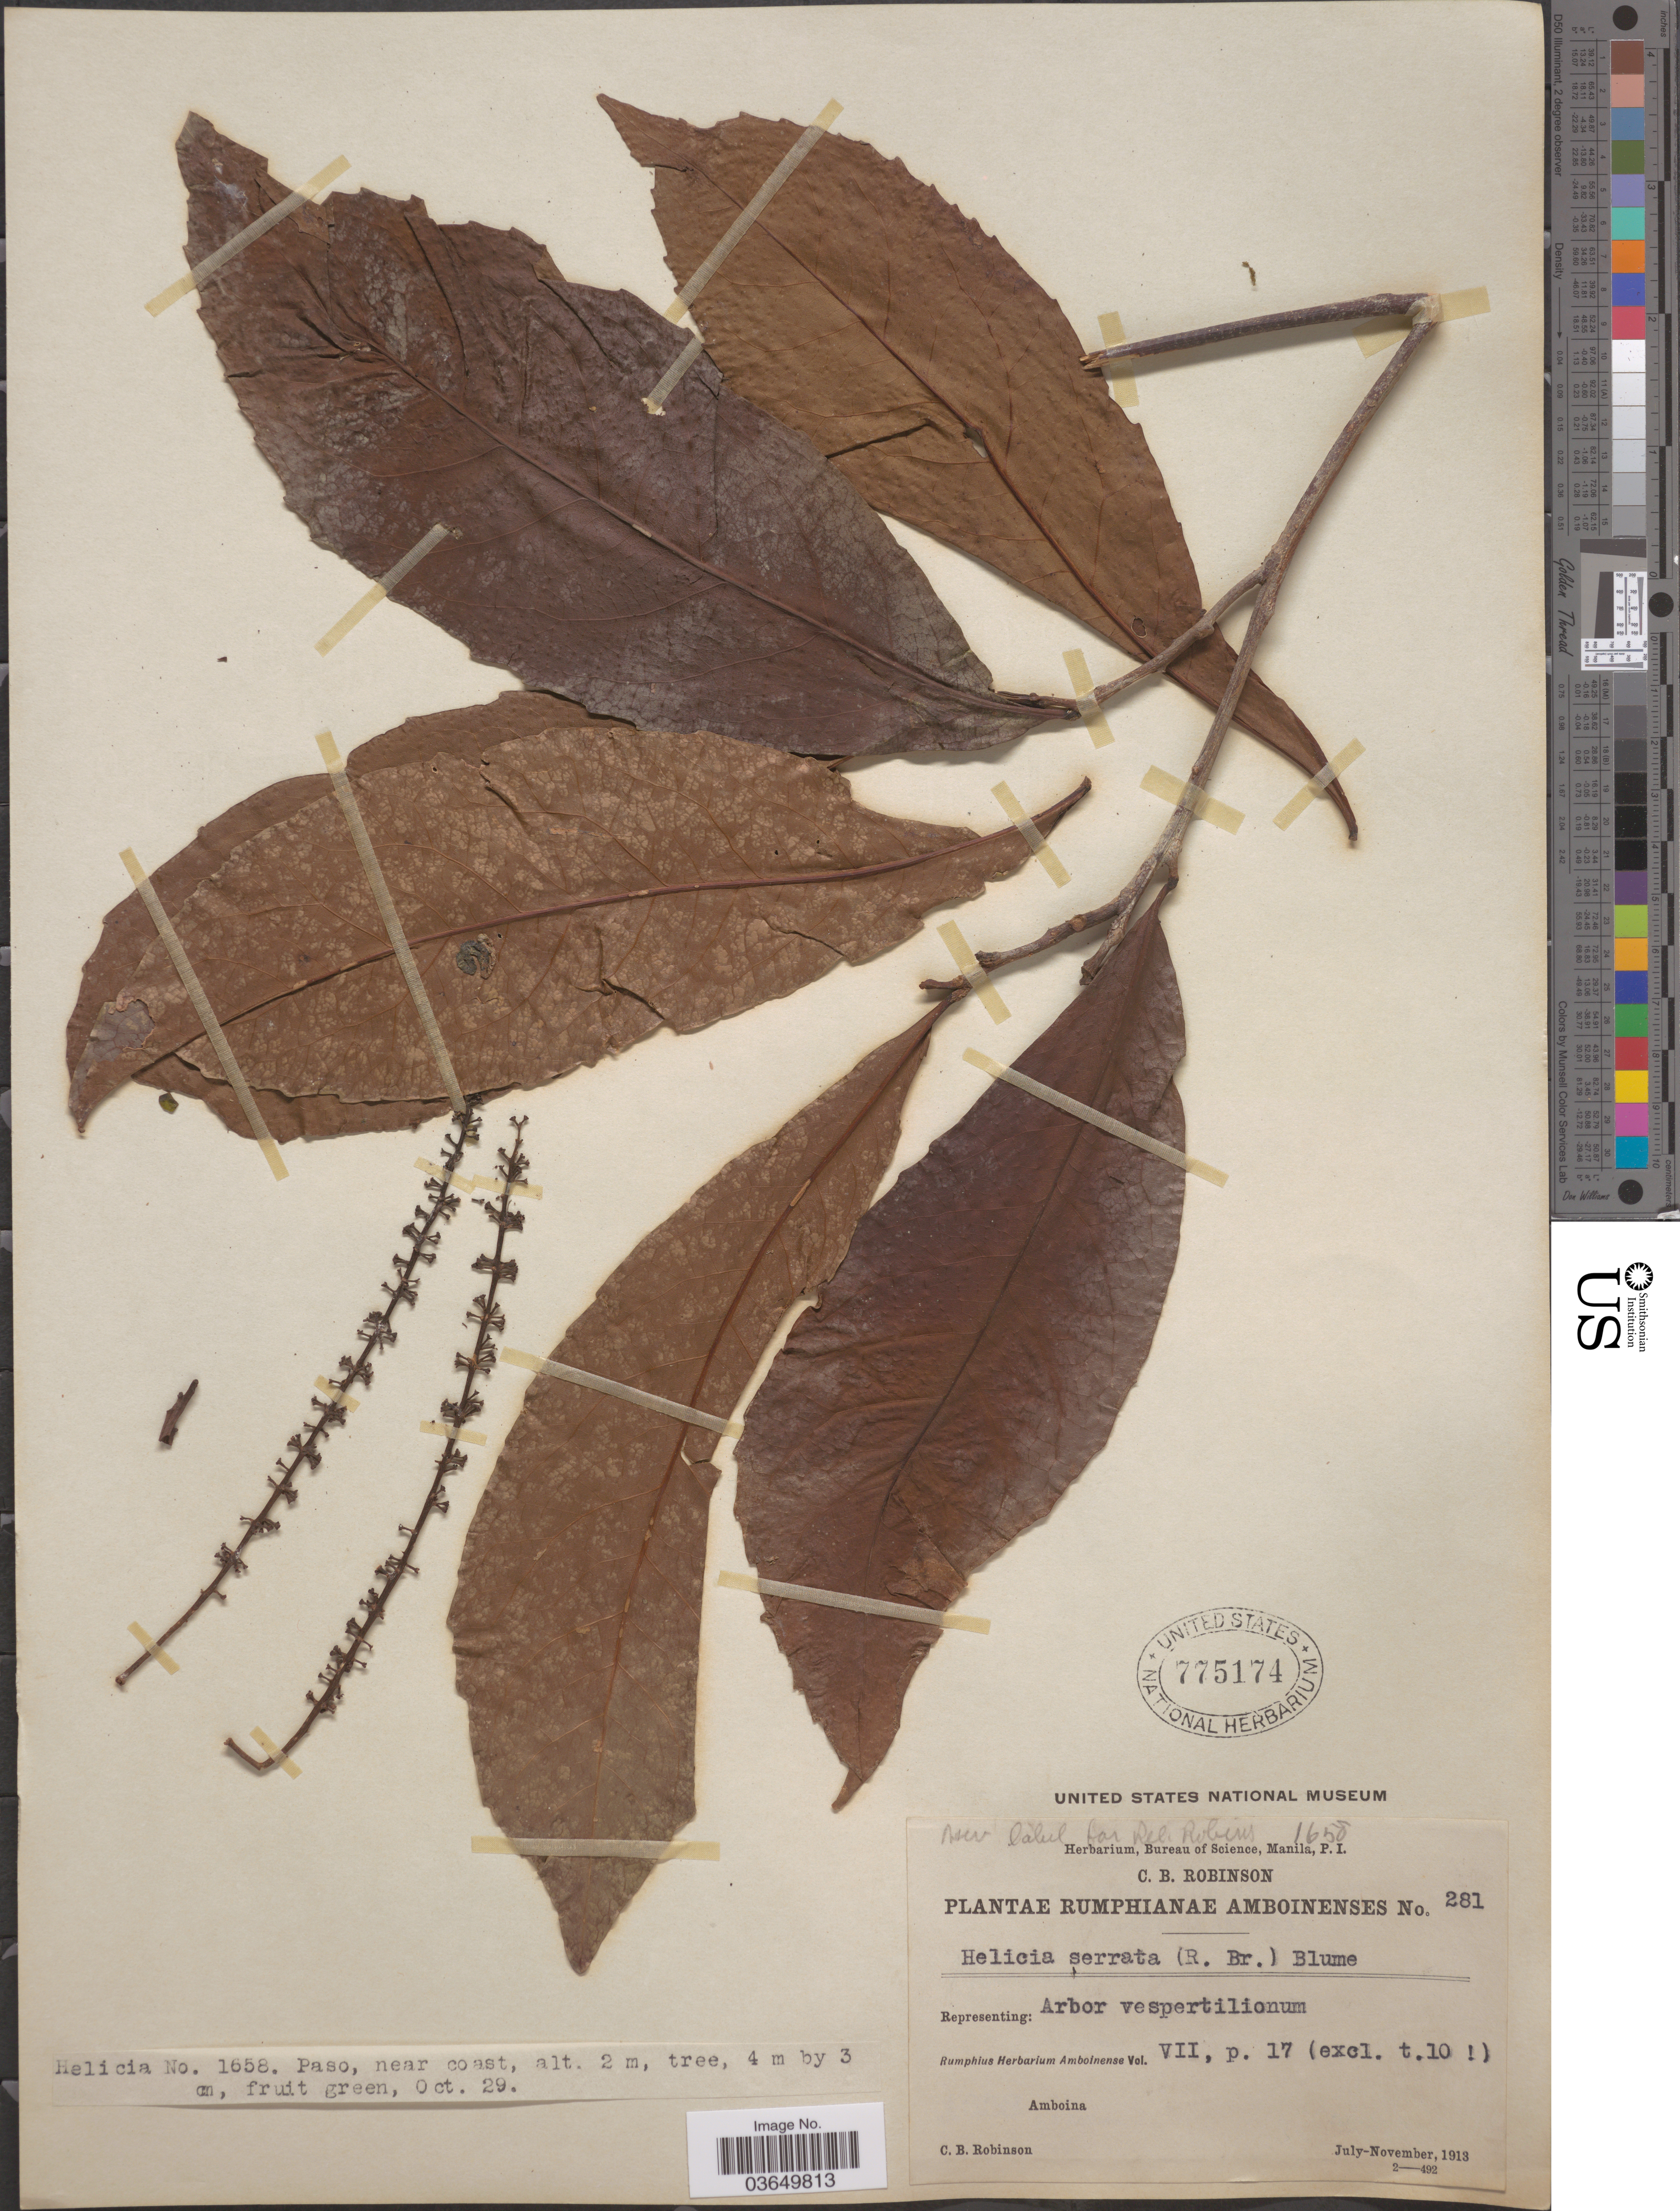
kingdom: Plantae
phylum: Tracheophyta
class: Magnoliopsida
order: Proteales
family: Proteaceae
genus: Helicia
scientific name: Helicia serrata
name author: (R. Br.) Blume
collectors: C. Robinson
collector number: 281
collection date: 1913-10-29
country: Indonesia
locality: Amboina. Paso, near coast.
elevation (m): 2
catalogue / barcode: US 775174